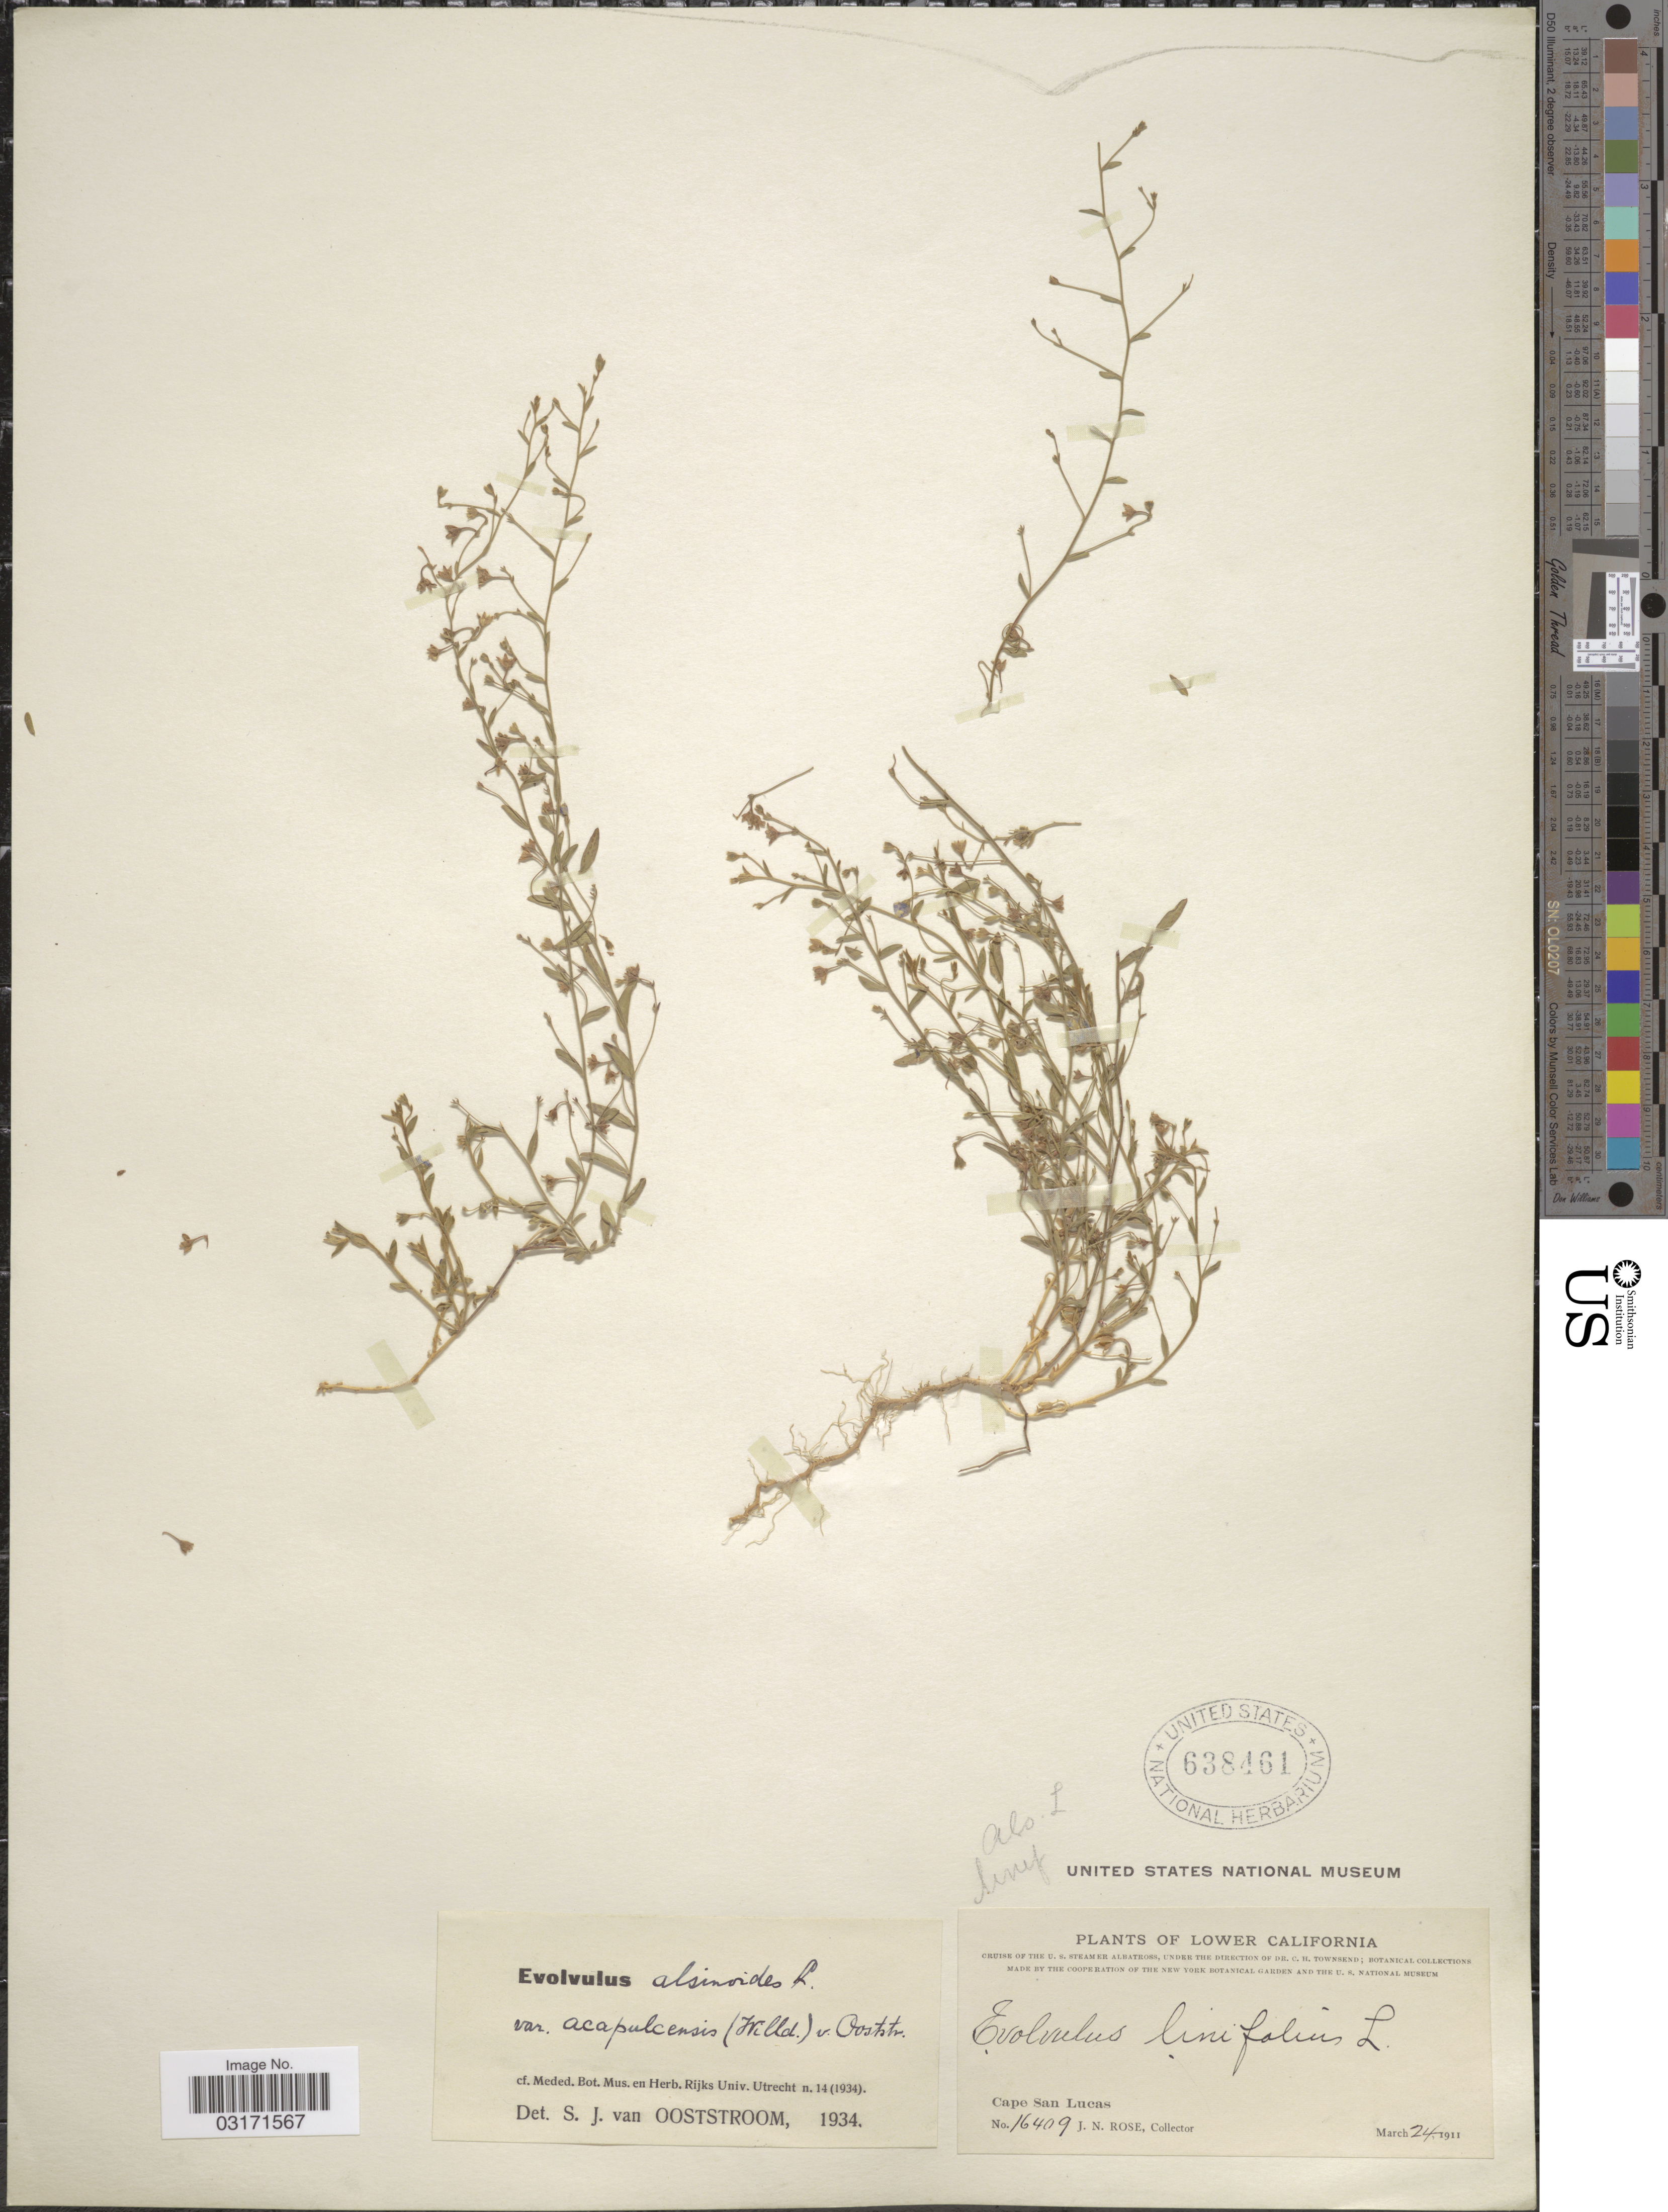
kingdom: Plantae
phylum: Tracheophyta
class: Magnoliopsida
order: Solanales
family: Convolvulaceae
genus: Evolvulus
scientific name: Evolvulus alsinoides var. acapulcensis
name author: (Willd. ex Schult.) Ooststr.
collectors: J. N. Rose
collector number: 16409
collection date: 1911-03-24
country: Mexico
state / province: Baja California Sur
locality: Lower California, Cape San Lucas.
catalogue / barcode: US 638461